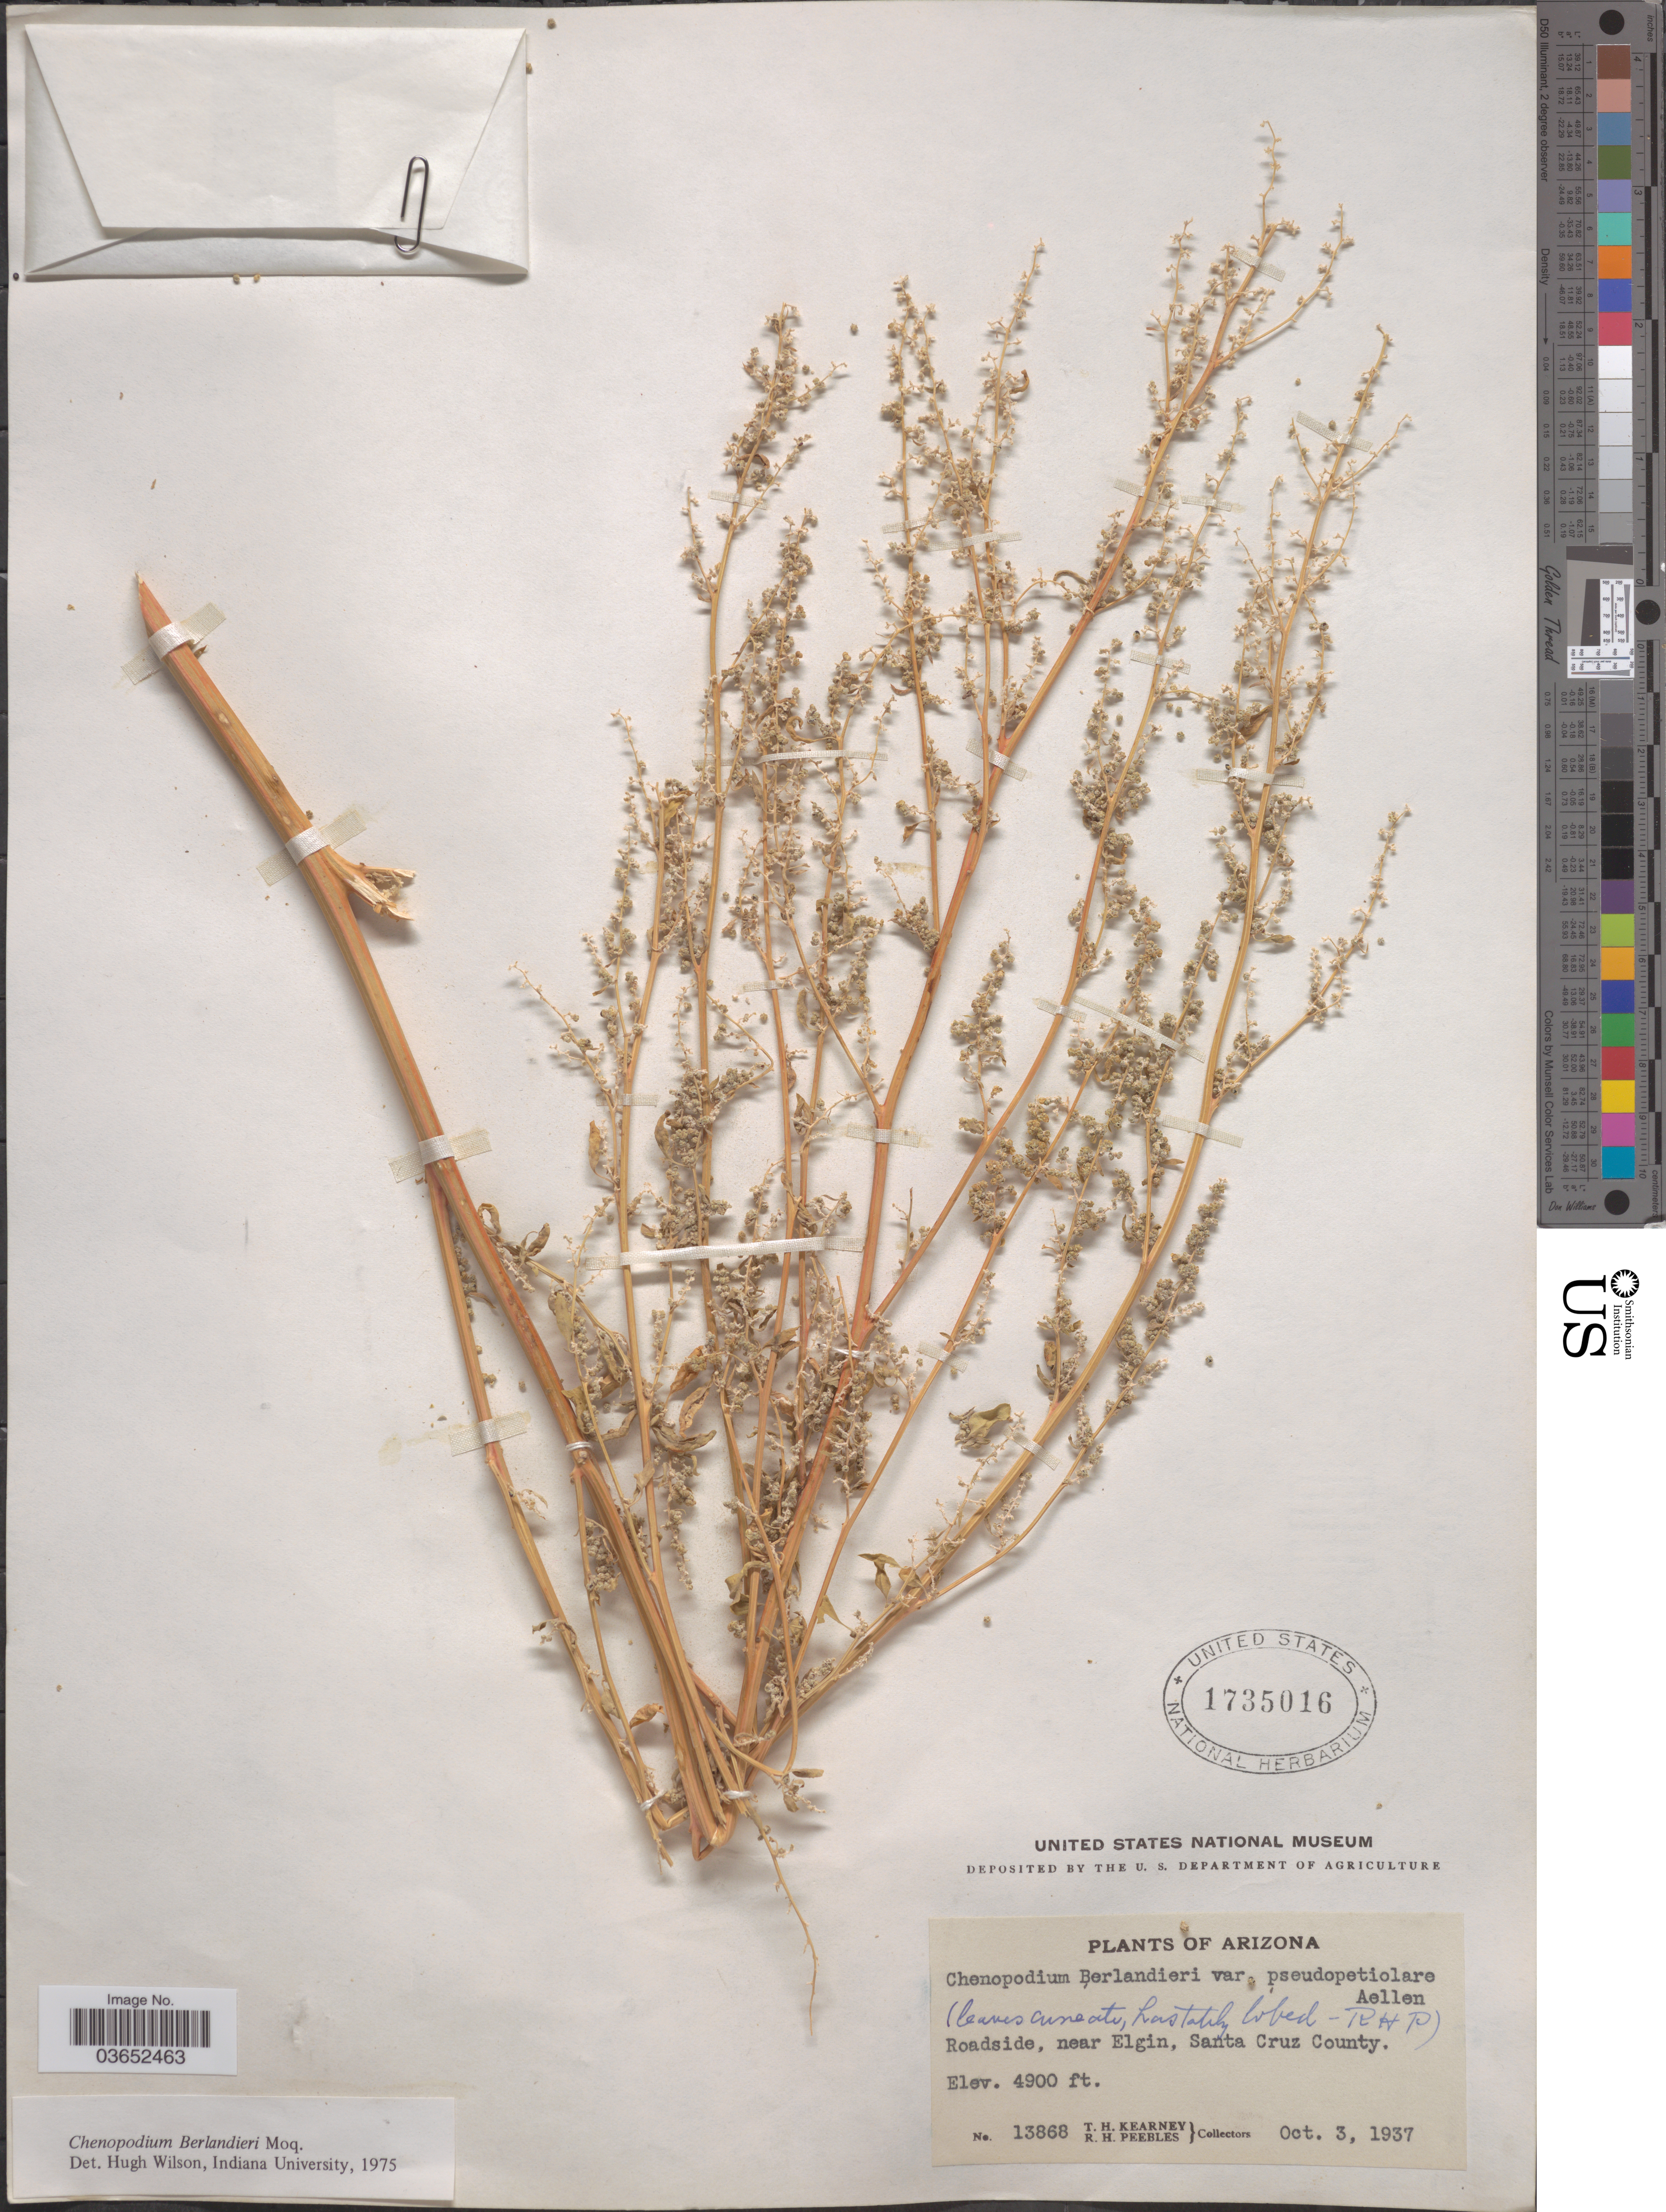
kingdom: Plantae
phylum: Tracheophyta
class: Magnoliopsida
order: Caryophyllales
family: Amaranthaceae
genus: Chenopodium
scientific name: Chenopodium berlandieri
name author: Moq.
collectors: T. H. Kearney & R. H. Peebles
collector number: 13868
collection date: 1937-10-03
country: United States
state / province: Arizona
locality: Roadside, near Elgin, Santa Cruz County.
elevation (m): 1494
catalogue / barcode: US 1735016